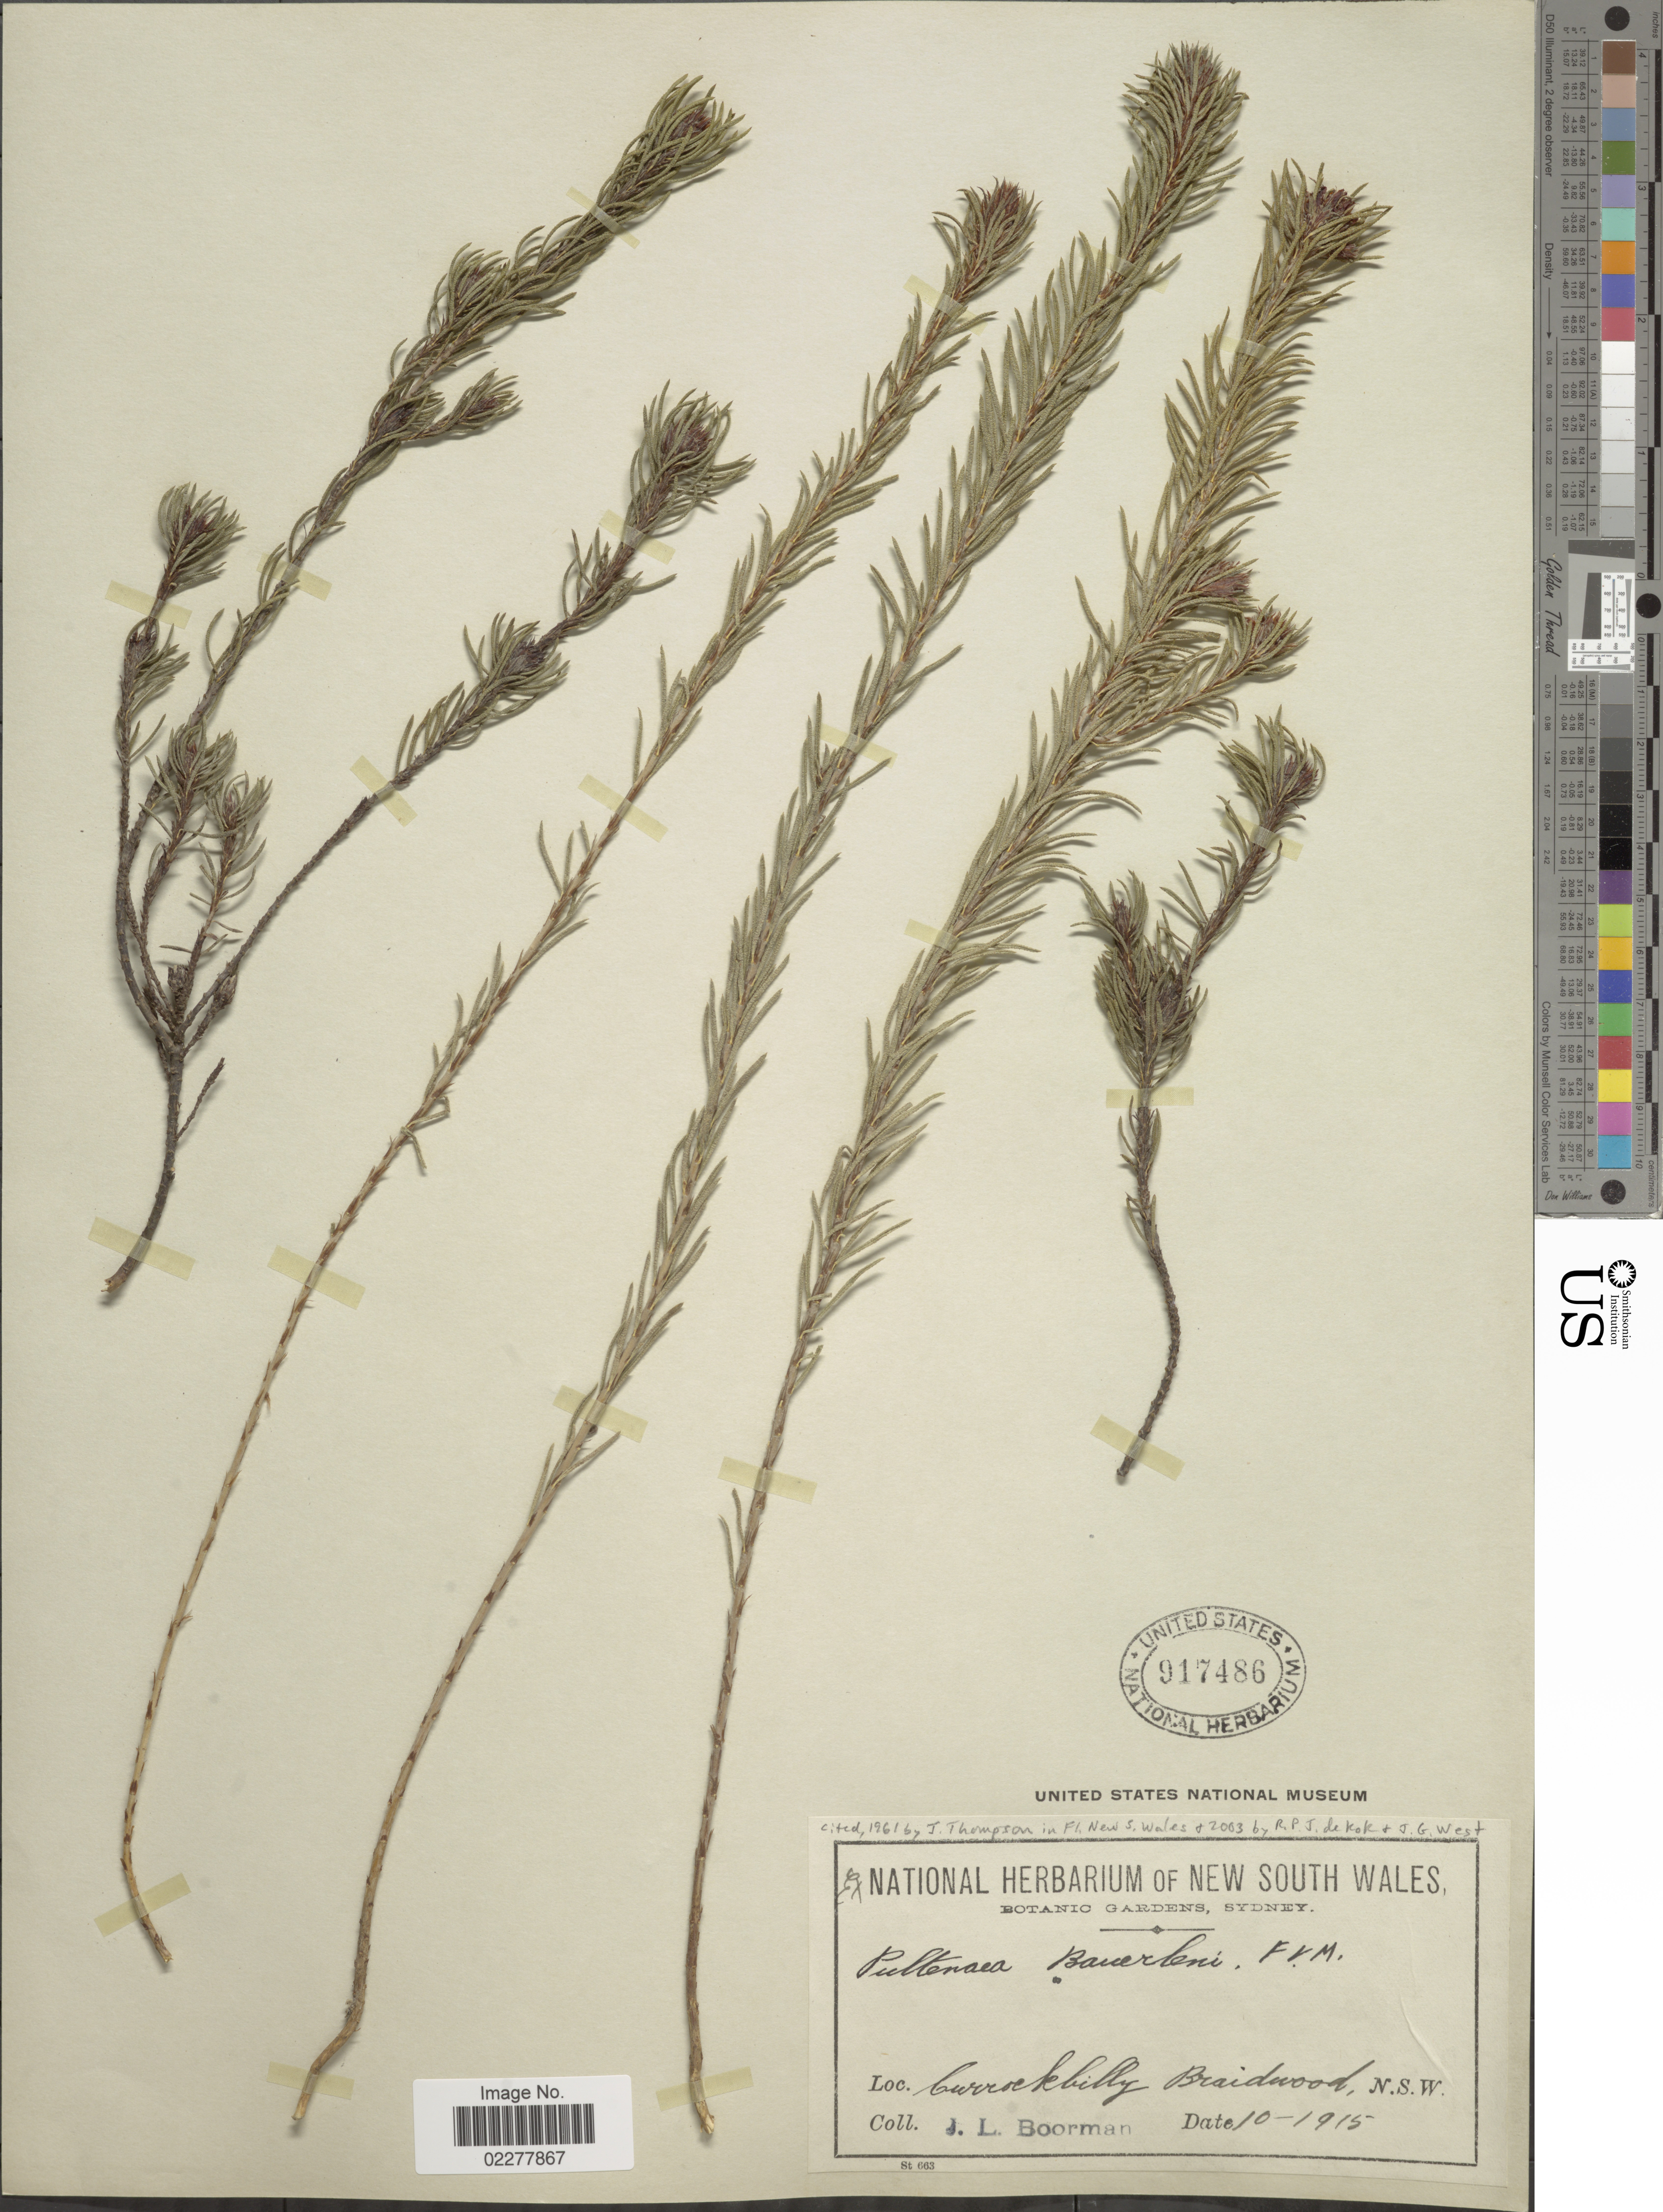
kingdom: Plantae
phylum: Tracheophyta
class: Magnoliopsida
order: Fabales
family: Fabaceae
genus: Pultenaea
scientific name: Pultenaea baeuerlenii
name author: F. Muell.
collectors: J. Boorman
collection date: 1915-10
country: Australia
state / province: New South Wales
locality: Currockbilly Braidwood. N.S.W.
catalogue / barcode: US 917486